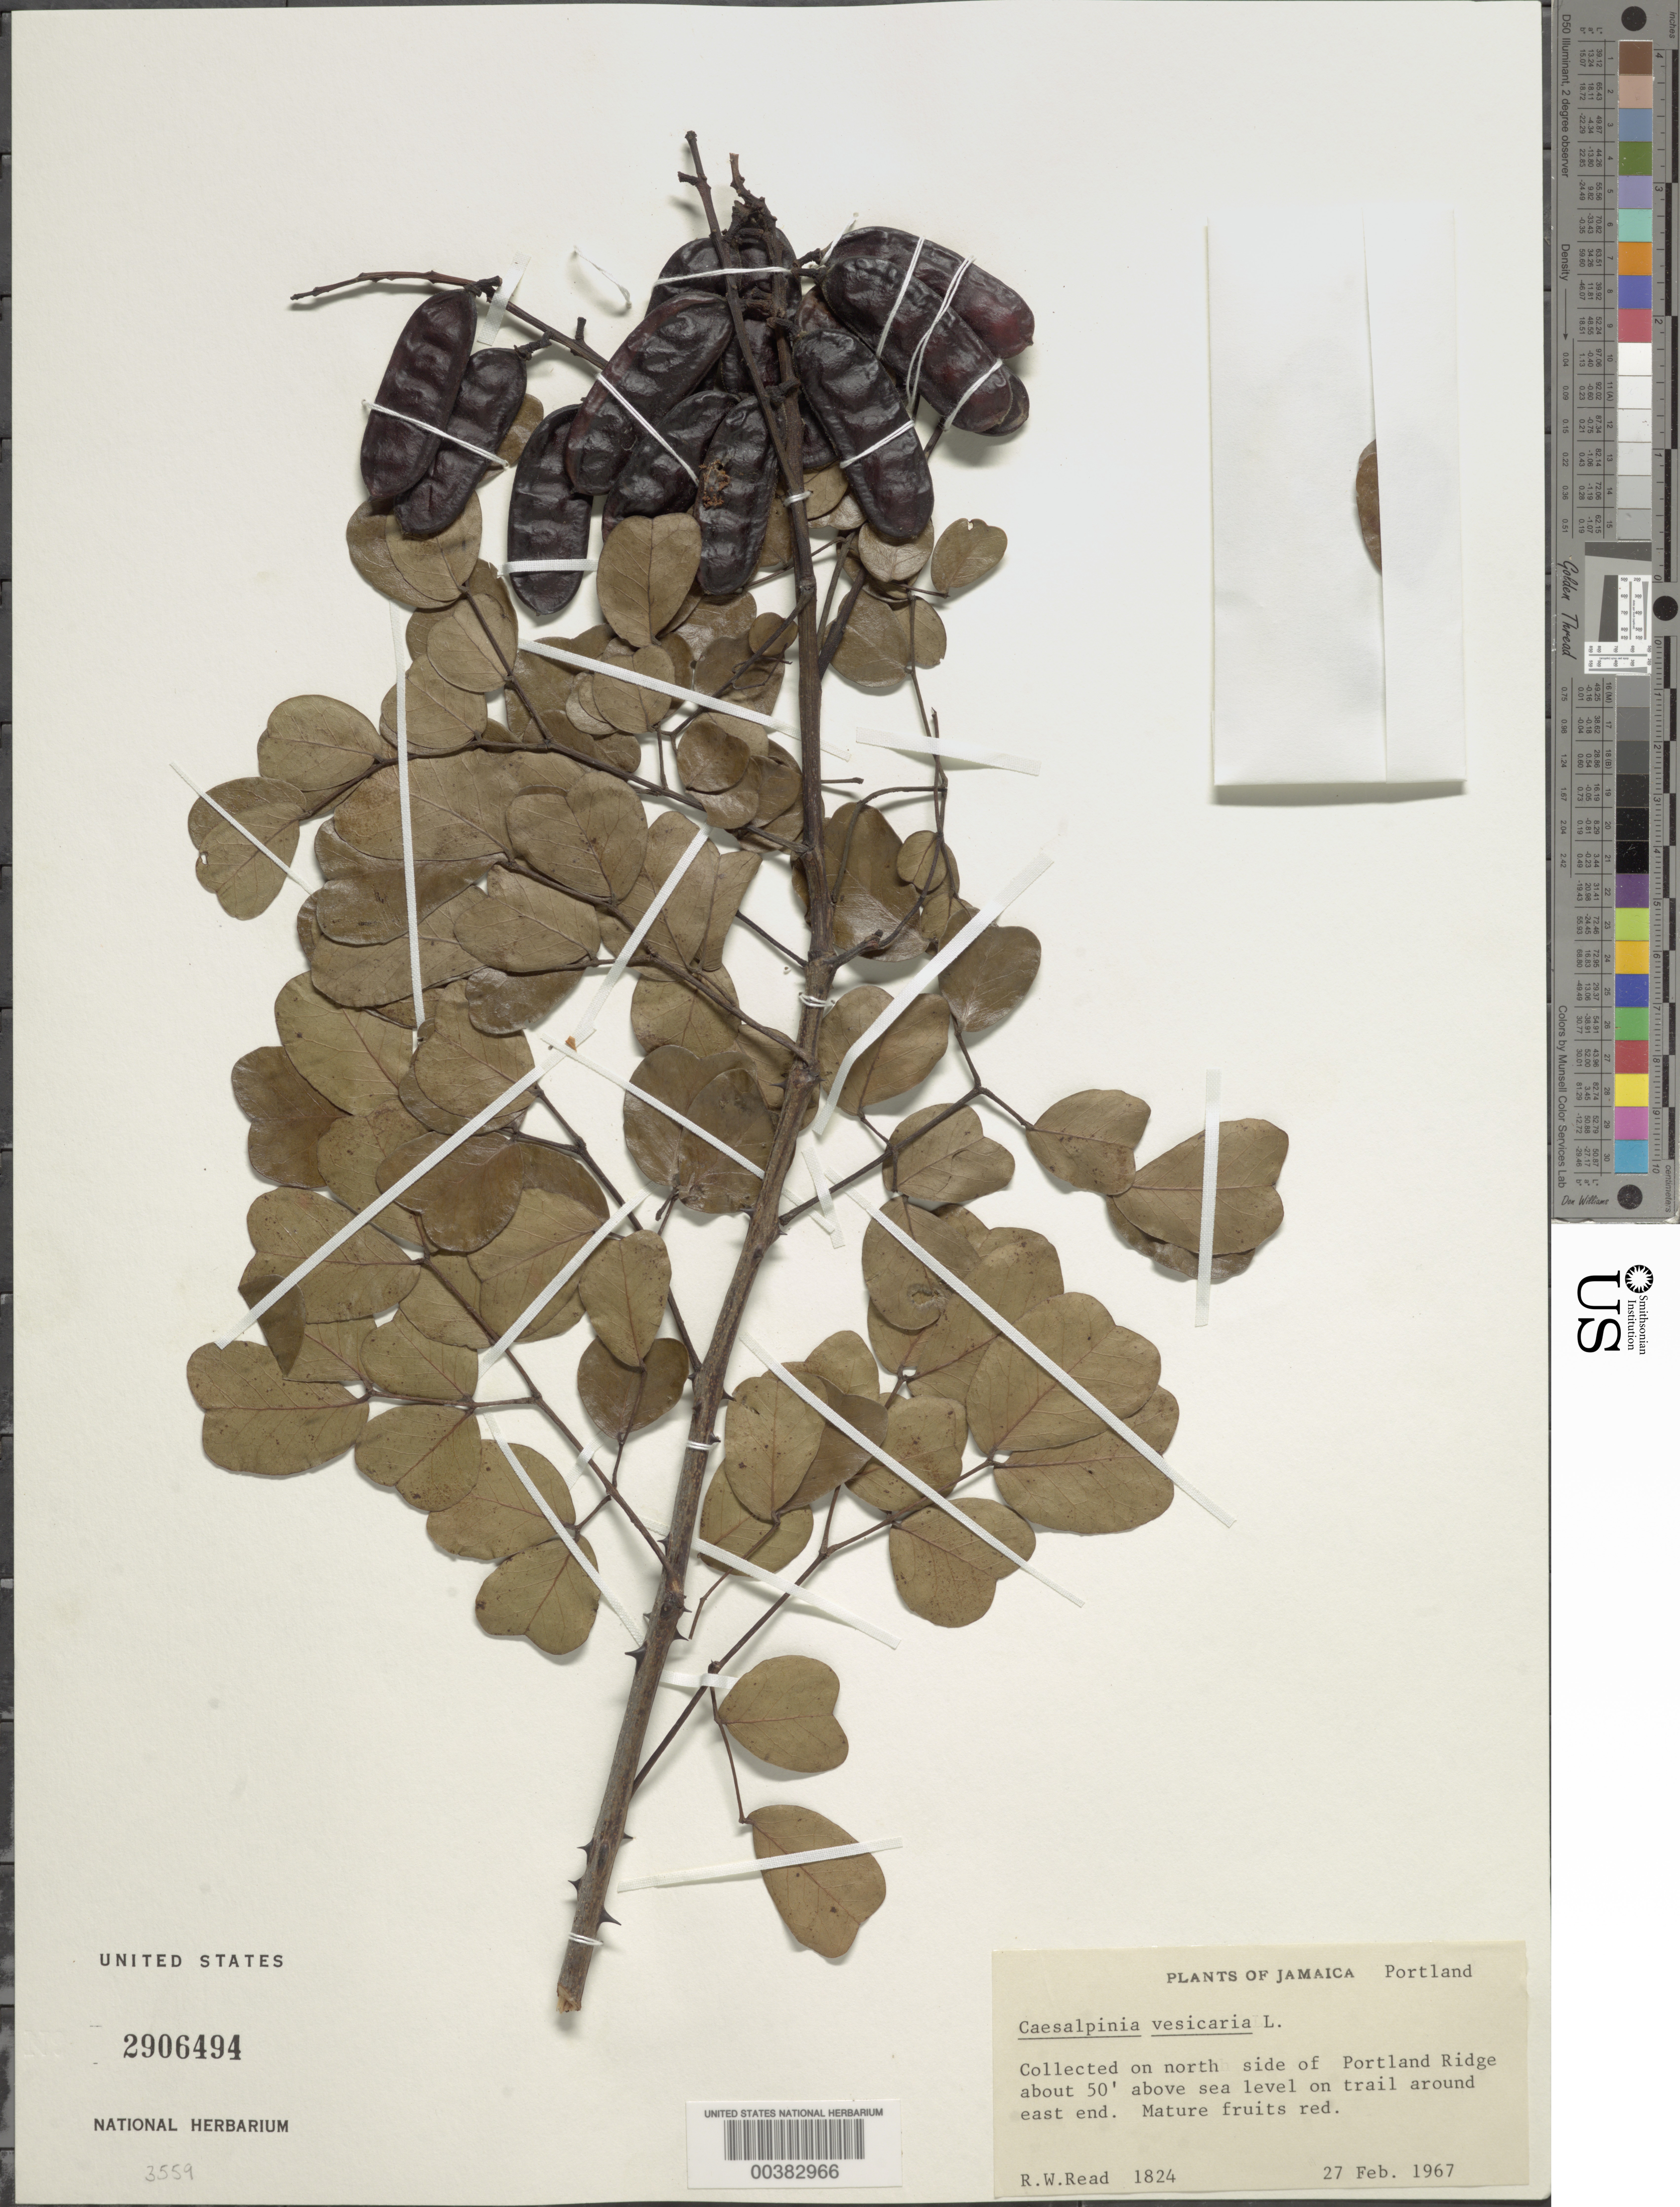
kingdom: Plantae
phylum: Tracheophyta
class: Magnoliopsida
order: Fabales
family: Fabaceae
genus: Tara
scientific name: Tara vesicaria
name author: (L.) Molinari et al.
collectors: R. W. Read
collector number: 1824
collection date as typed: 27 Feb 1967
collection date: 1967-02-27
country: Jamaica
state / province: Portland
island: Greater Antilles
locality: N side of portland ridge on trail around e end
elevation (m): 15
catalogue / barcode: US 2906494